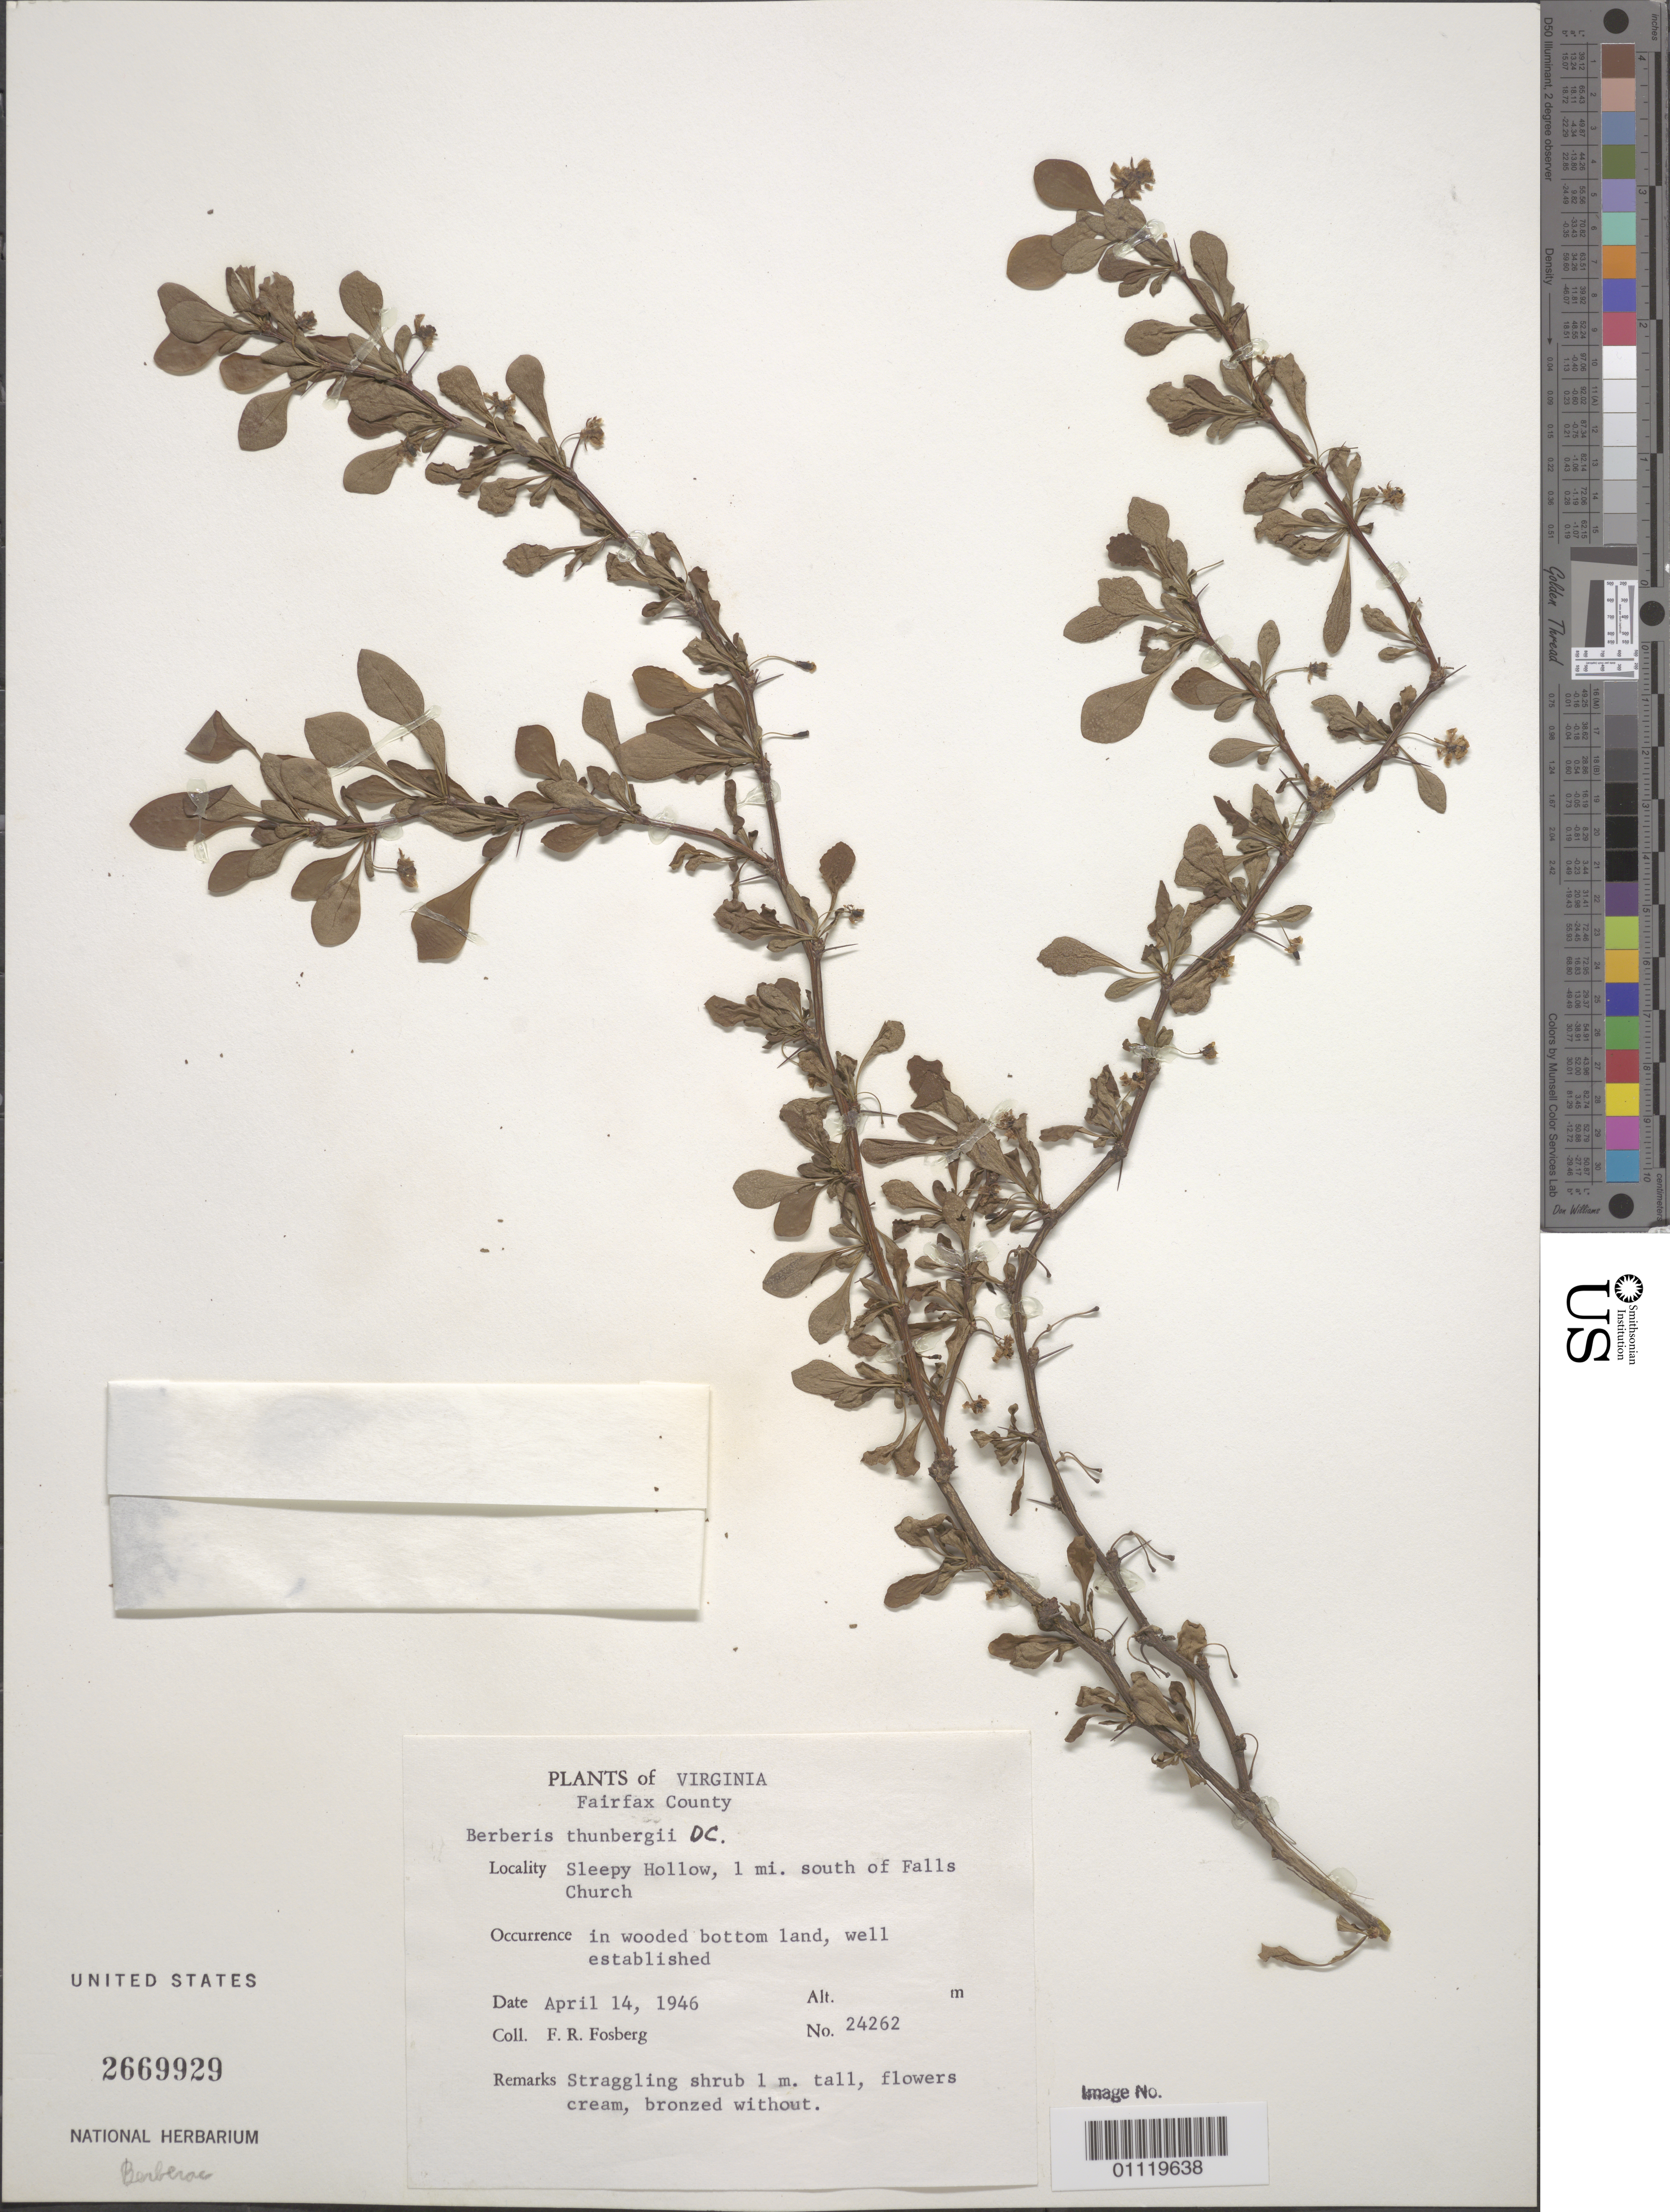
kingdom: Plantae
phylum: Tracheophyta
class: Magnoliopsida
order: Ranunculales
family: Berberidaceae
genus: Berberis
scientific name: Berberis thunbergii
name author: DC.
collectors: F. R. Fosberg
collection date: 1946-04-14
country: United States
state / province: Virginia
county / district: Fairfax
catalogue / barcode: US 2669929